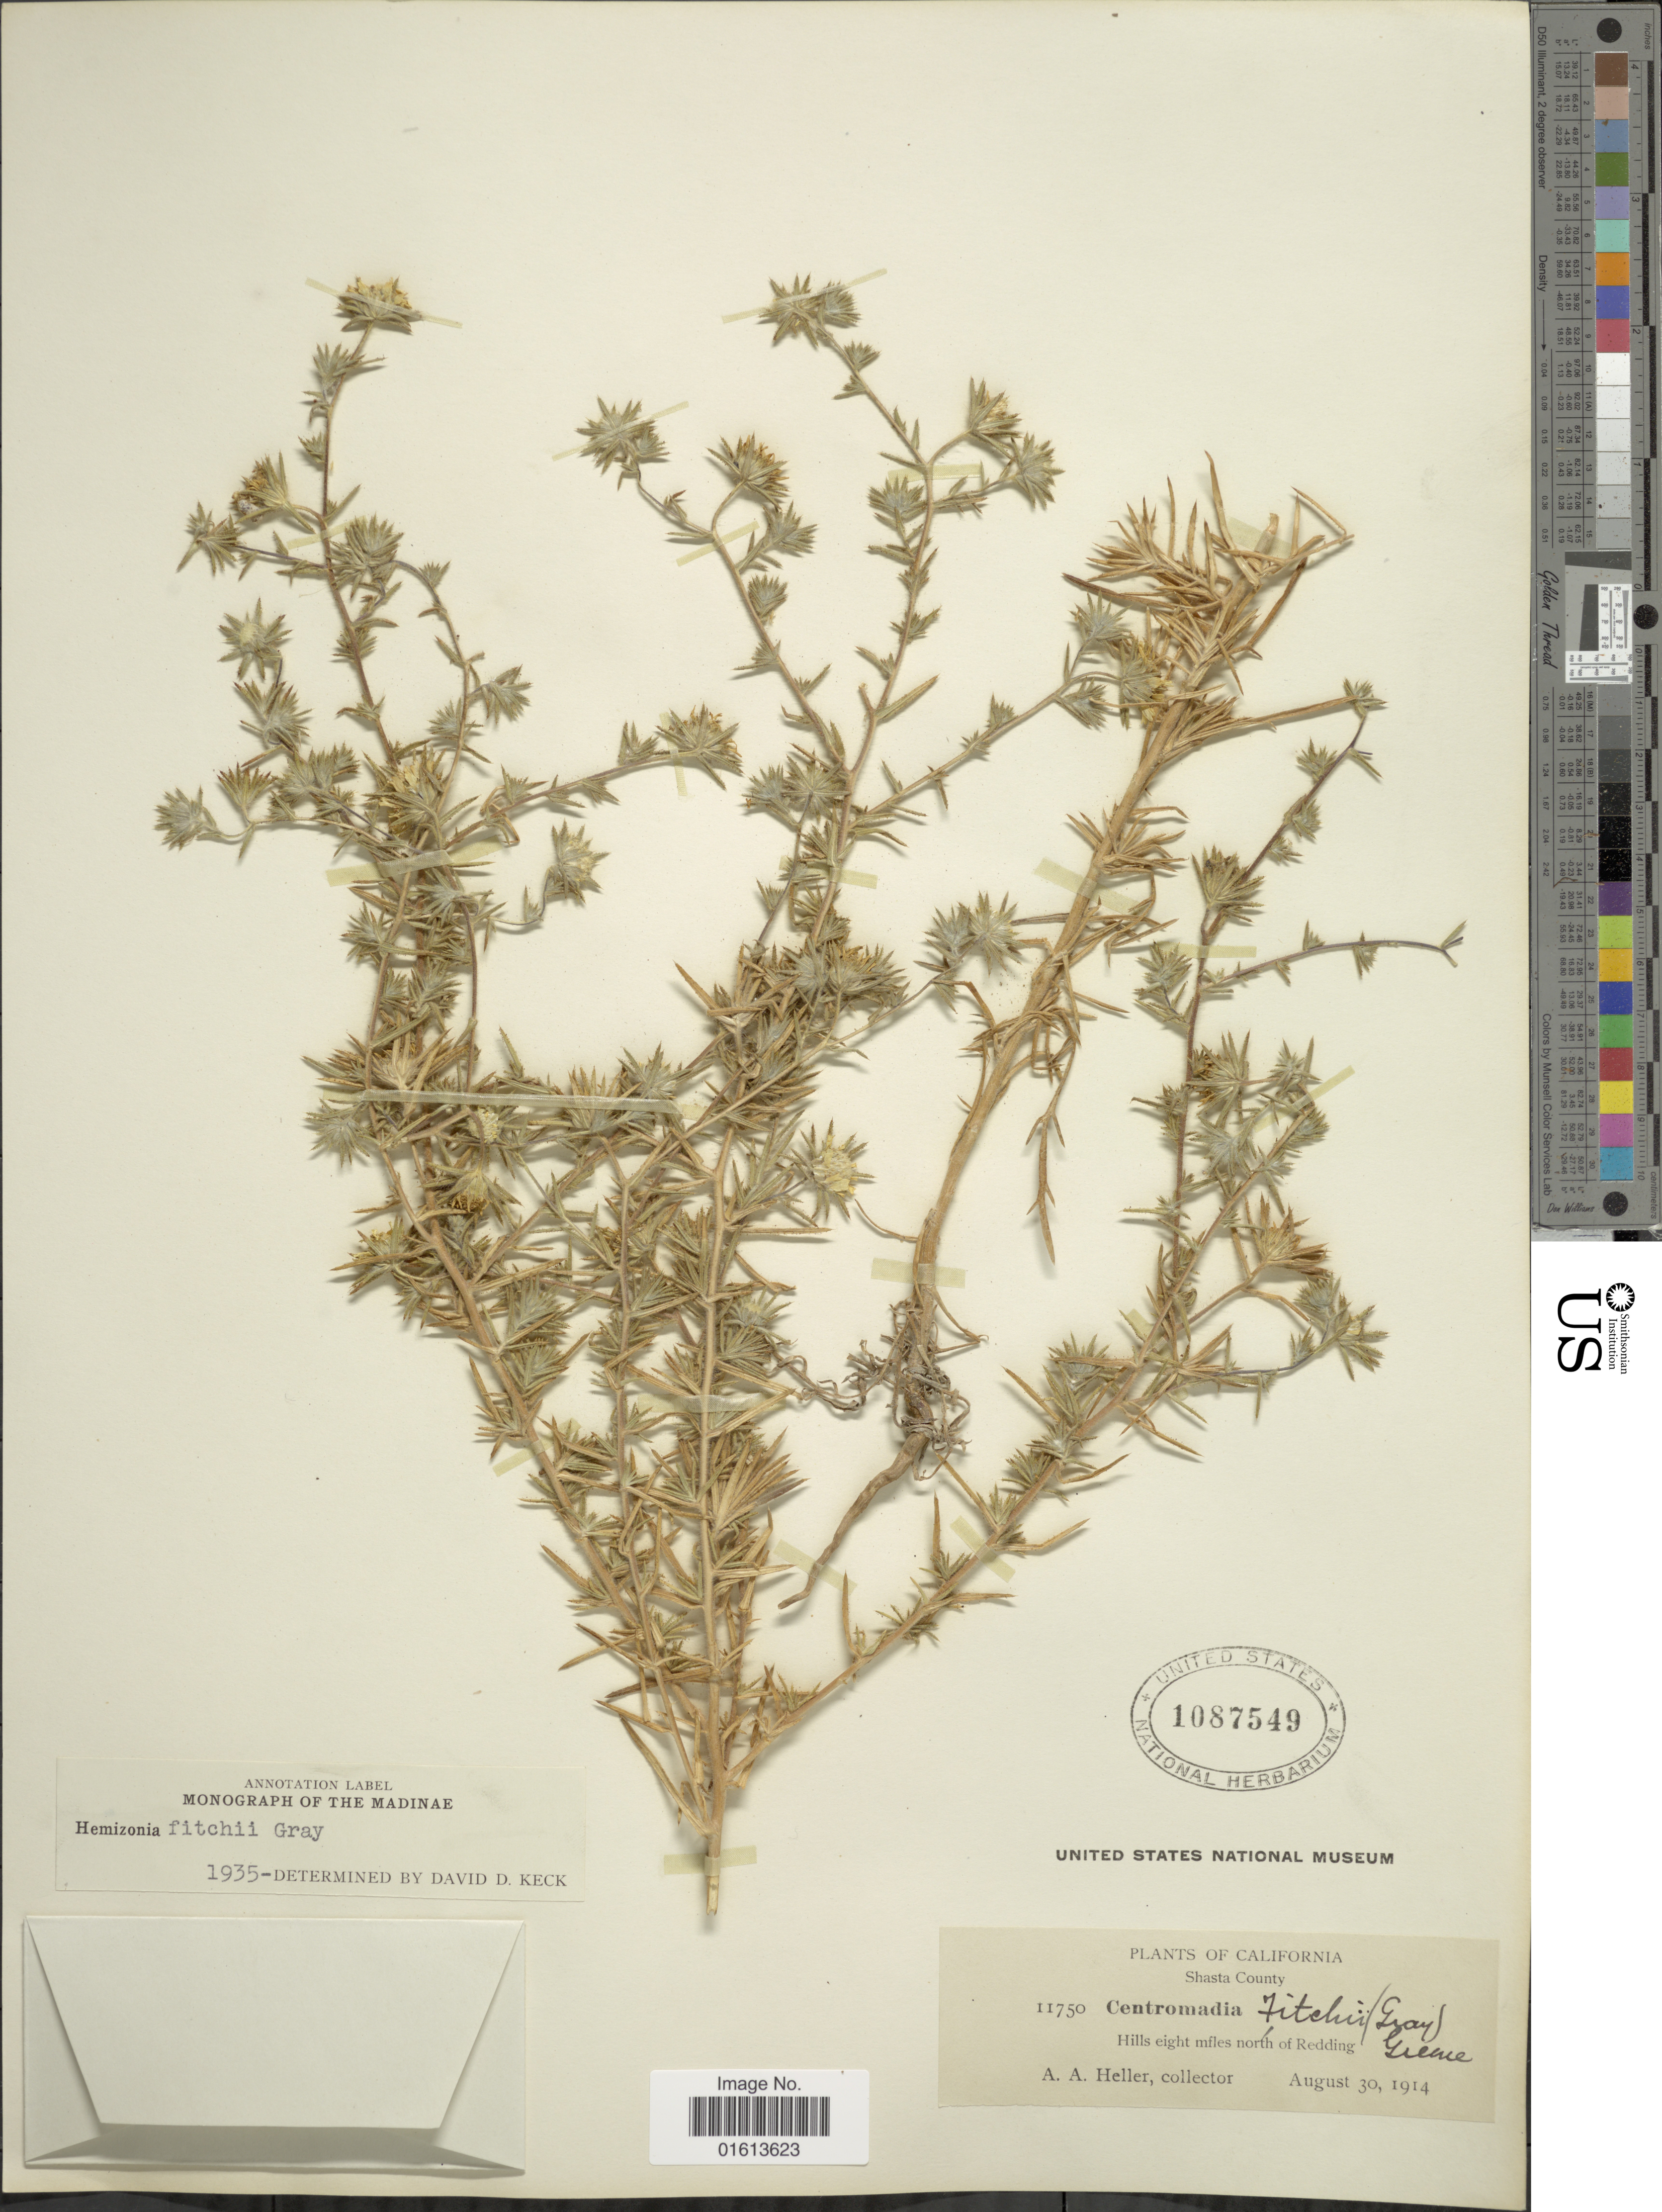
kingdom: Plantae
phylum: Tracheophyta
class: Magnoliopsida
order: Asterales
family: Asteraceae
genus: Centromadia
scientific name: Centromadia fitchii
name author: (A. Gray) Greene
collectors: A. A. Heller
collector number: II750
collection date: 1914-08-30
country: United States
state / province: California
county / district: Shasta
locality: California. Shasta County. Hills eight miles north of Redding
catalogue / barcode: US 1087549